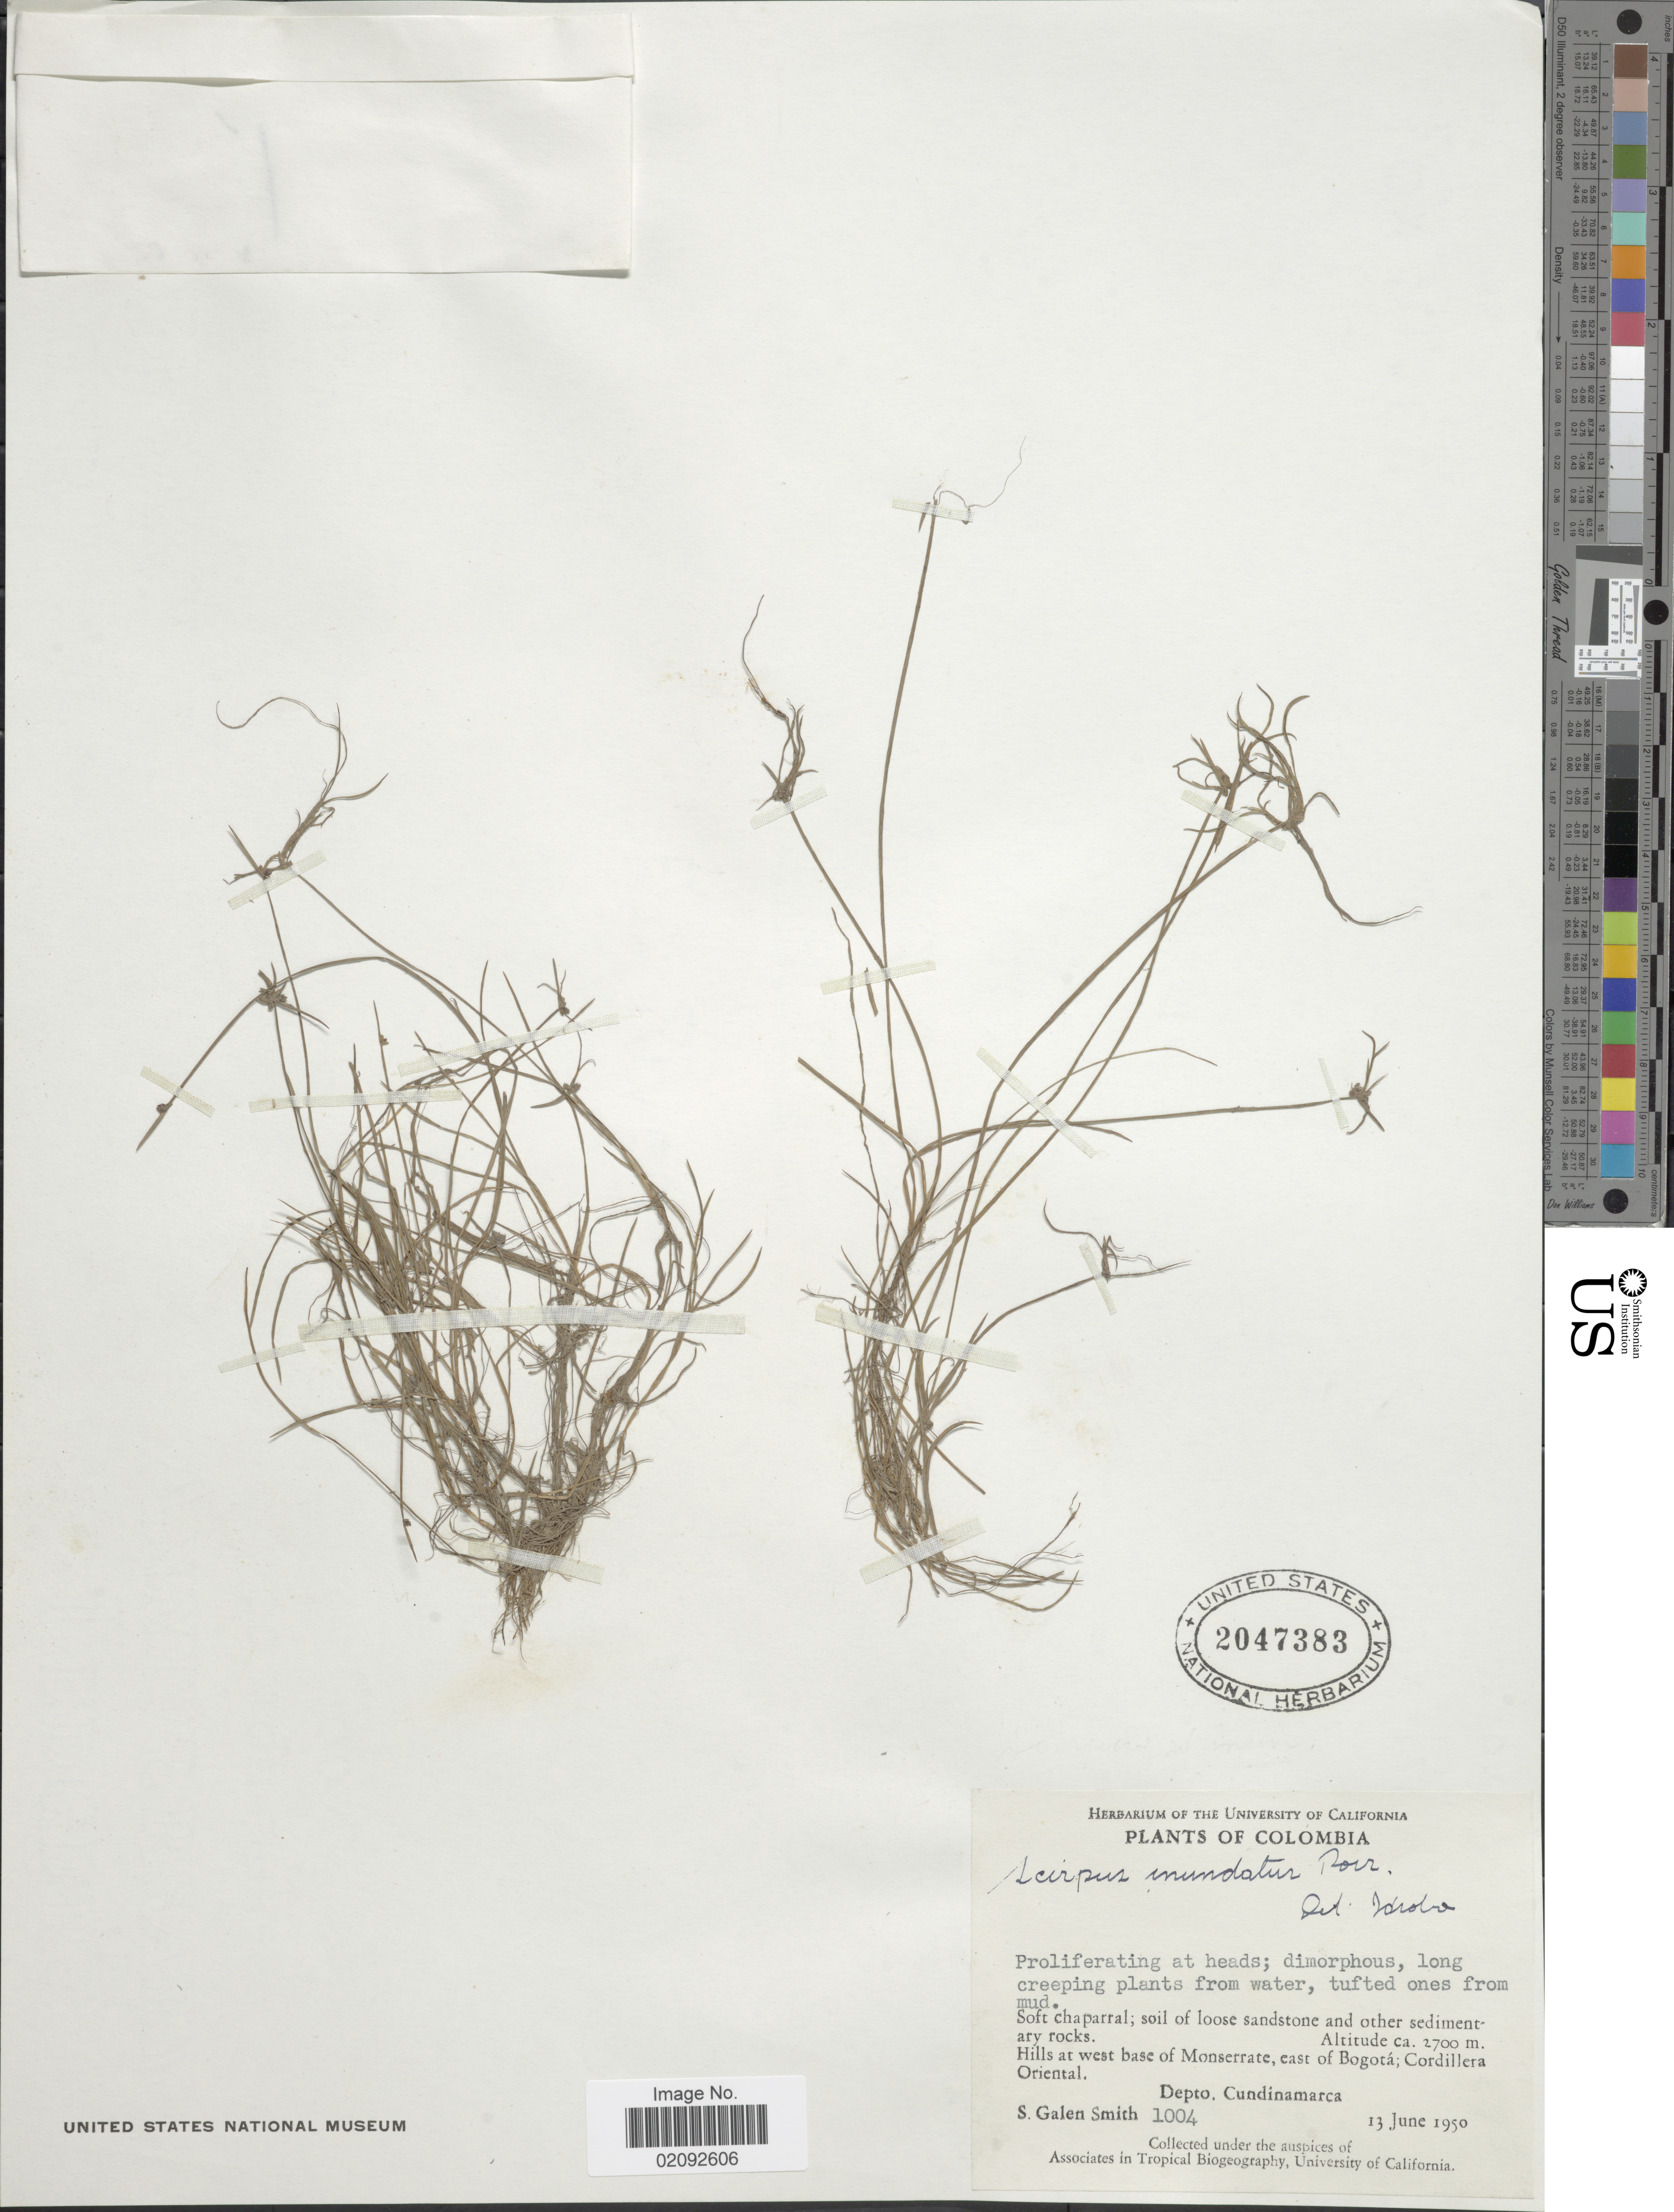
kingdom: Plantae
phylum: Tracheophyta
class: Liliopsida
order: Poales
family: Cyperaceae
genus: Isolepis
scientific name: Isolepis nigricans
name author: Kunth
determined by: Strong, Mark T., (BOT), Smithsonian Institution - National Museum of Natural History (UNITED STATES)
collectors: S. G. Smith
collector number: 1004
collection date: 1950-06-13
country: Colombia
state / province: Cundinamarca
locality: Soft chaparral; hills at west base of Monserrate, east of Bogota, Cordillera Oriental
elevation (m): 2700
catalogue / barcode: US 2047383